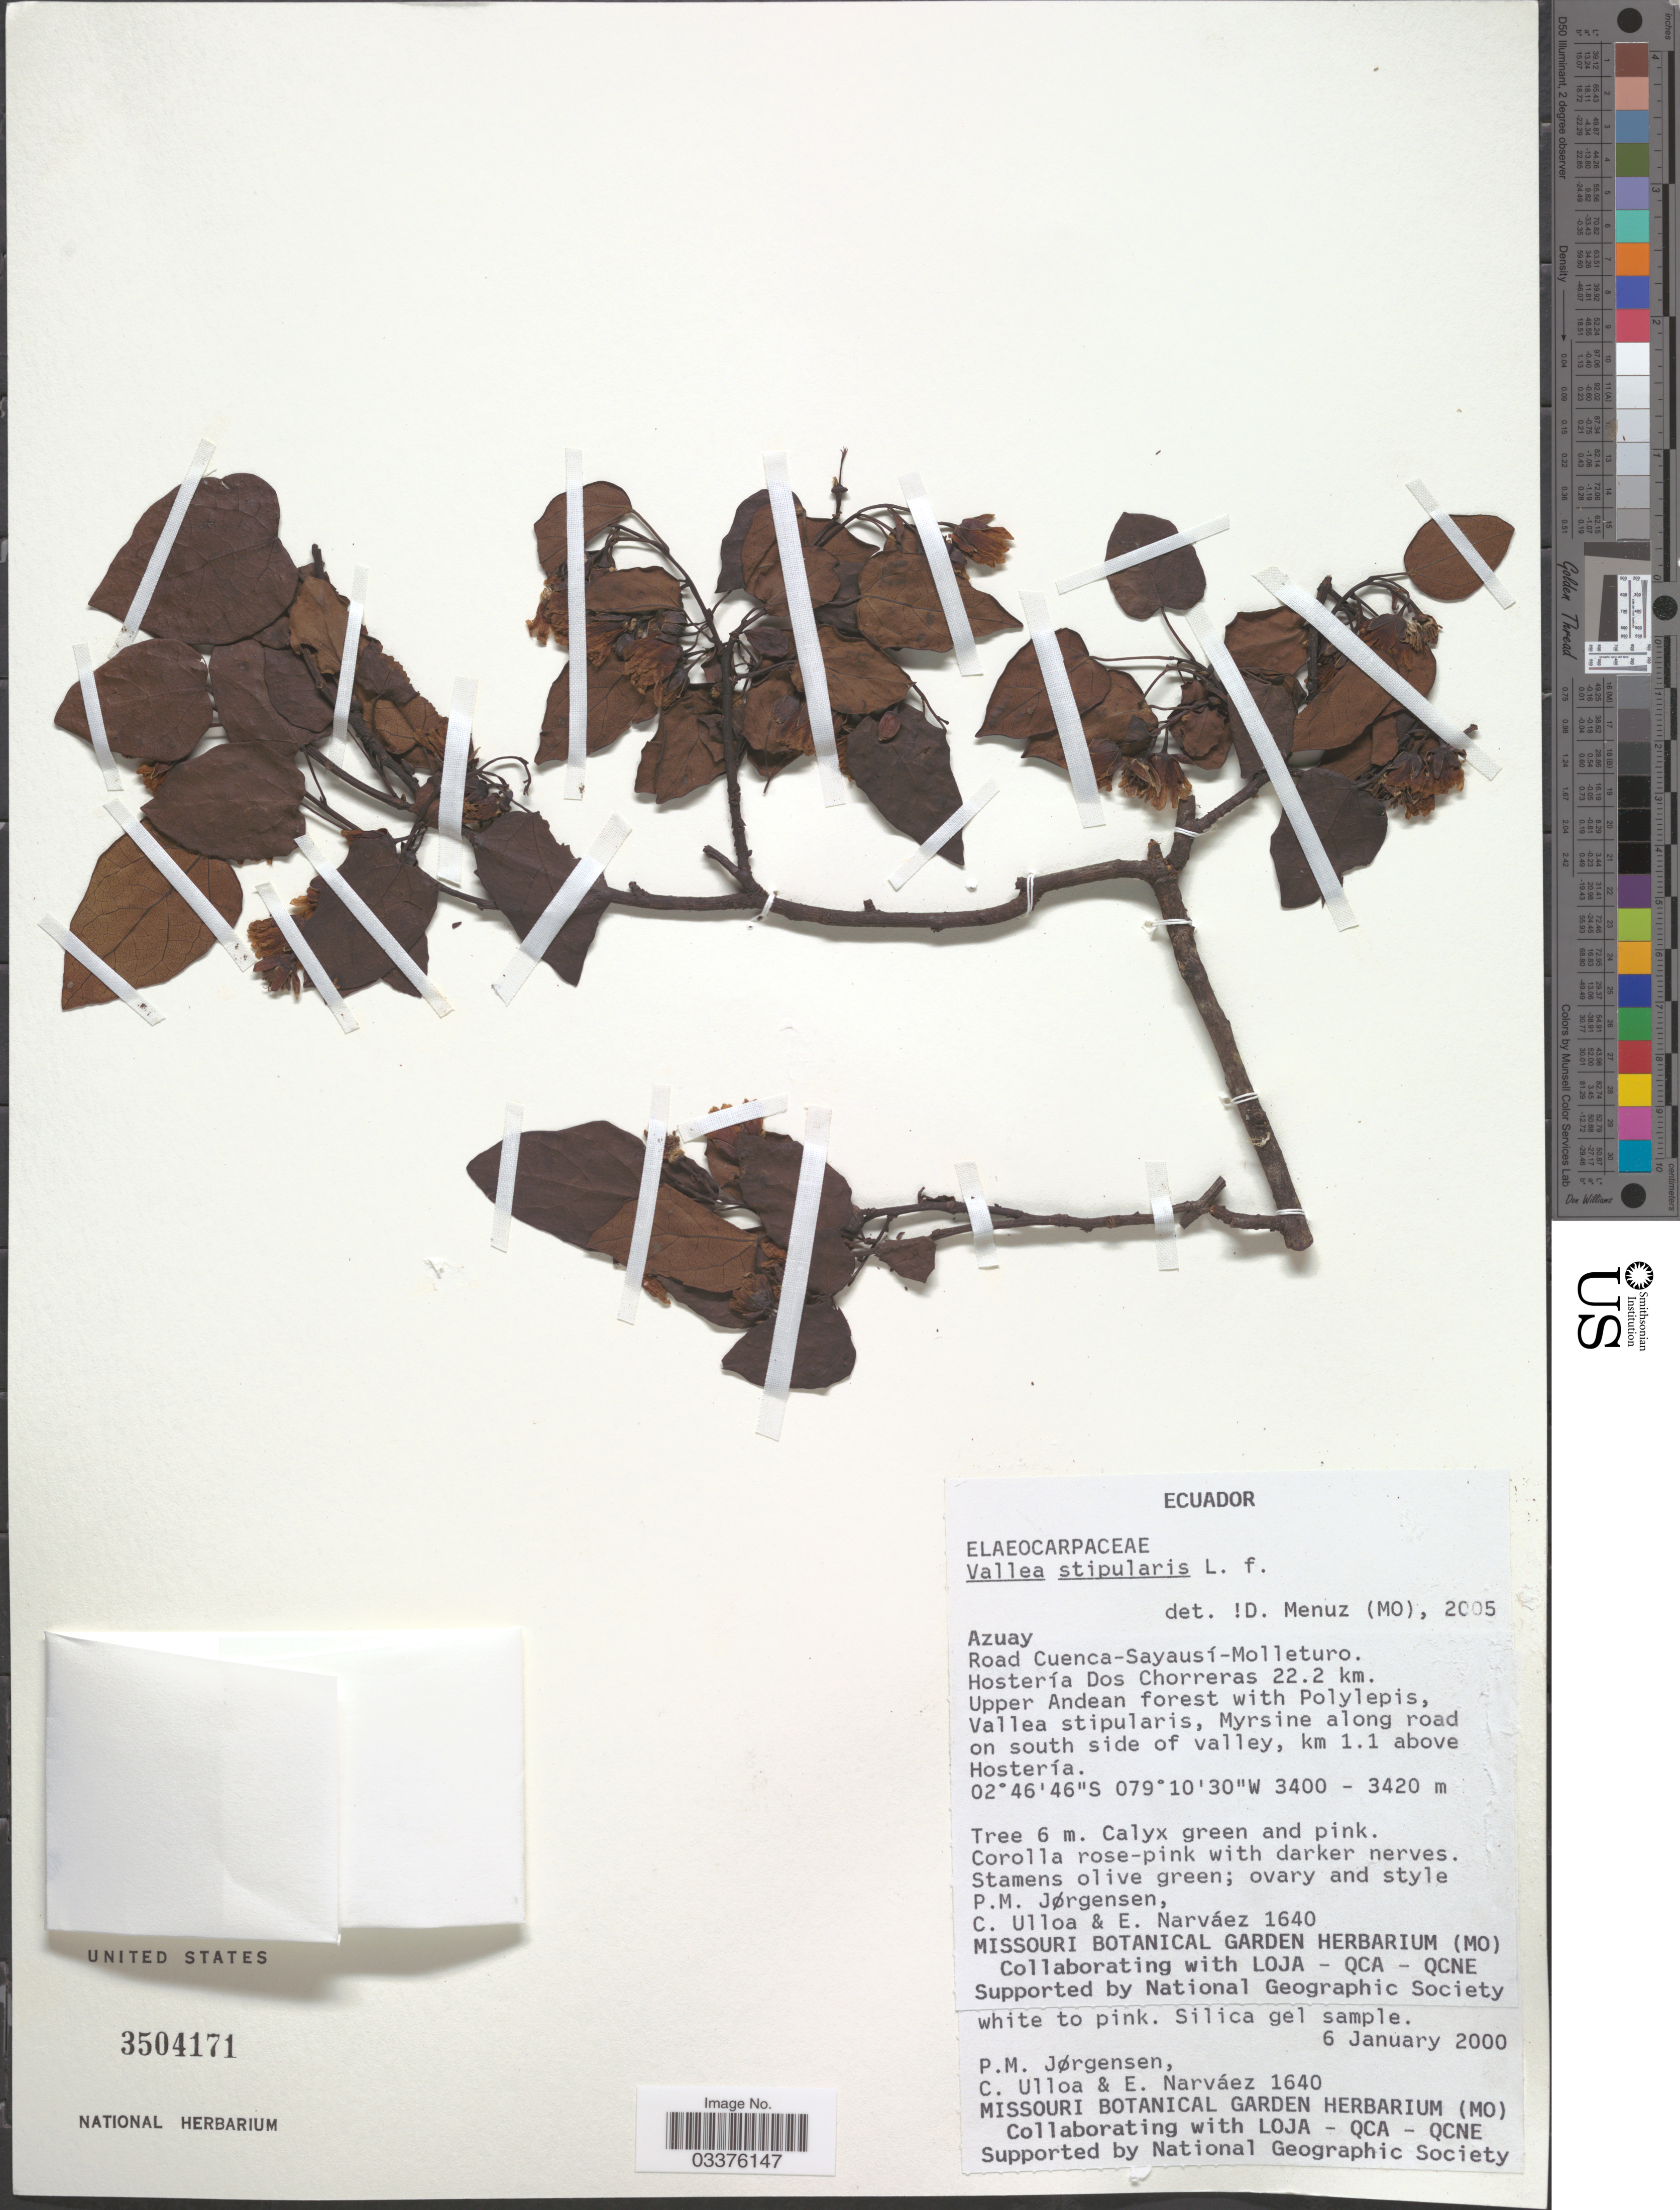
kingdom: Plantae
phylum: Tracheophyta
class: Magnoliopsida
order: Oxalidales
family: Elaeocarpaceae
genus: Vallea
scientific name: Vallea pubescens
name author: Kunth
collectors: P. Jørgensen, C. Ulloa & E. Narváez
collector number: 1640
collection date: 2000-01-06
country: Ecuador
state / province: Azuay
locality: Road Cuenca-Sayausí-Molleturo. Hostería Dos Chorreras, 22.2 km. Upper Andean forest with Polylepis, Vallea stipularis, Myrsine along road on south side of valley, km 1.1 above Hostería.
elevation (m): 3400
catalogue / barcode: US 3504171